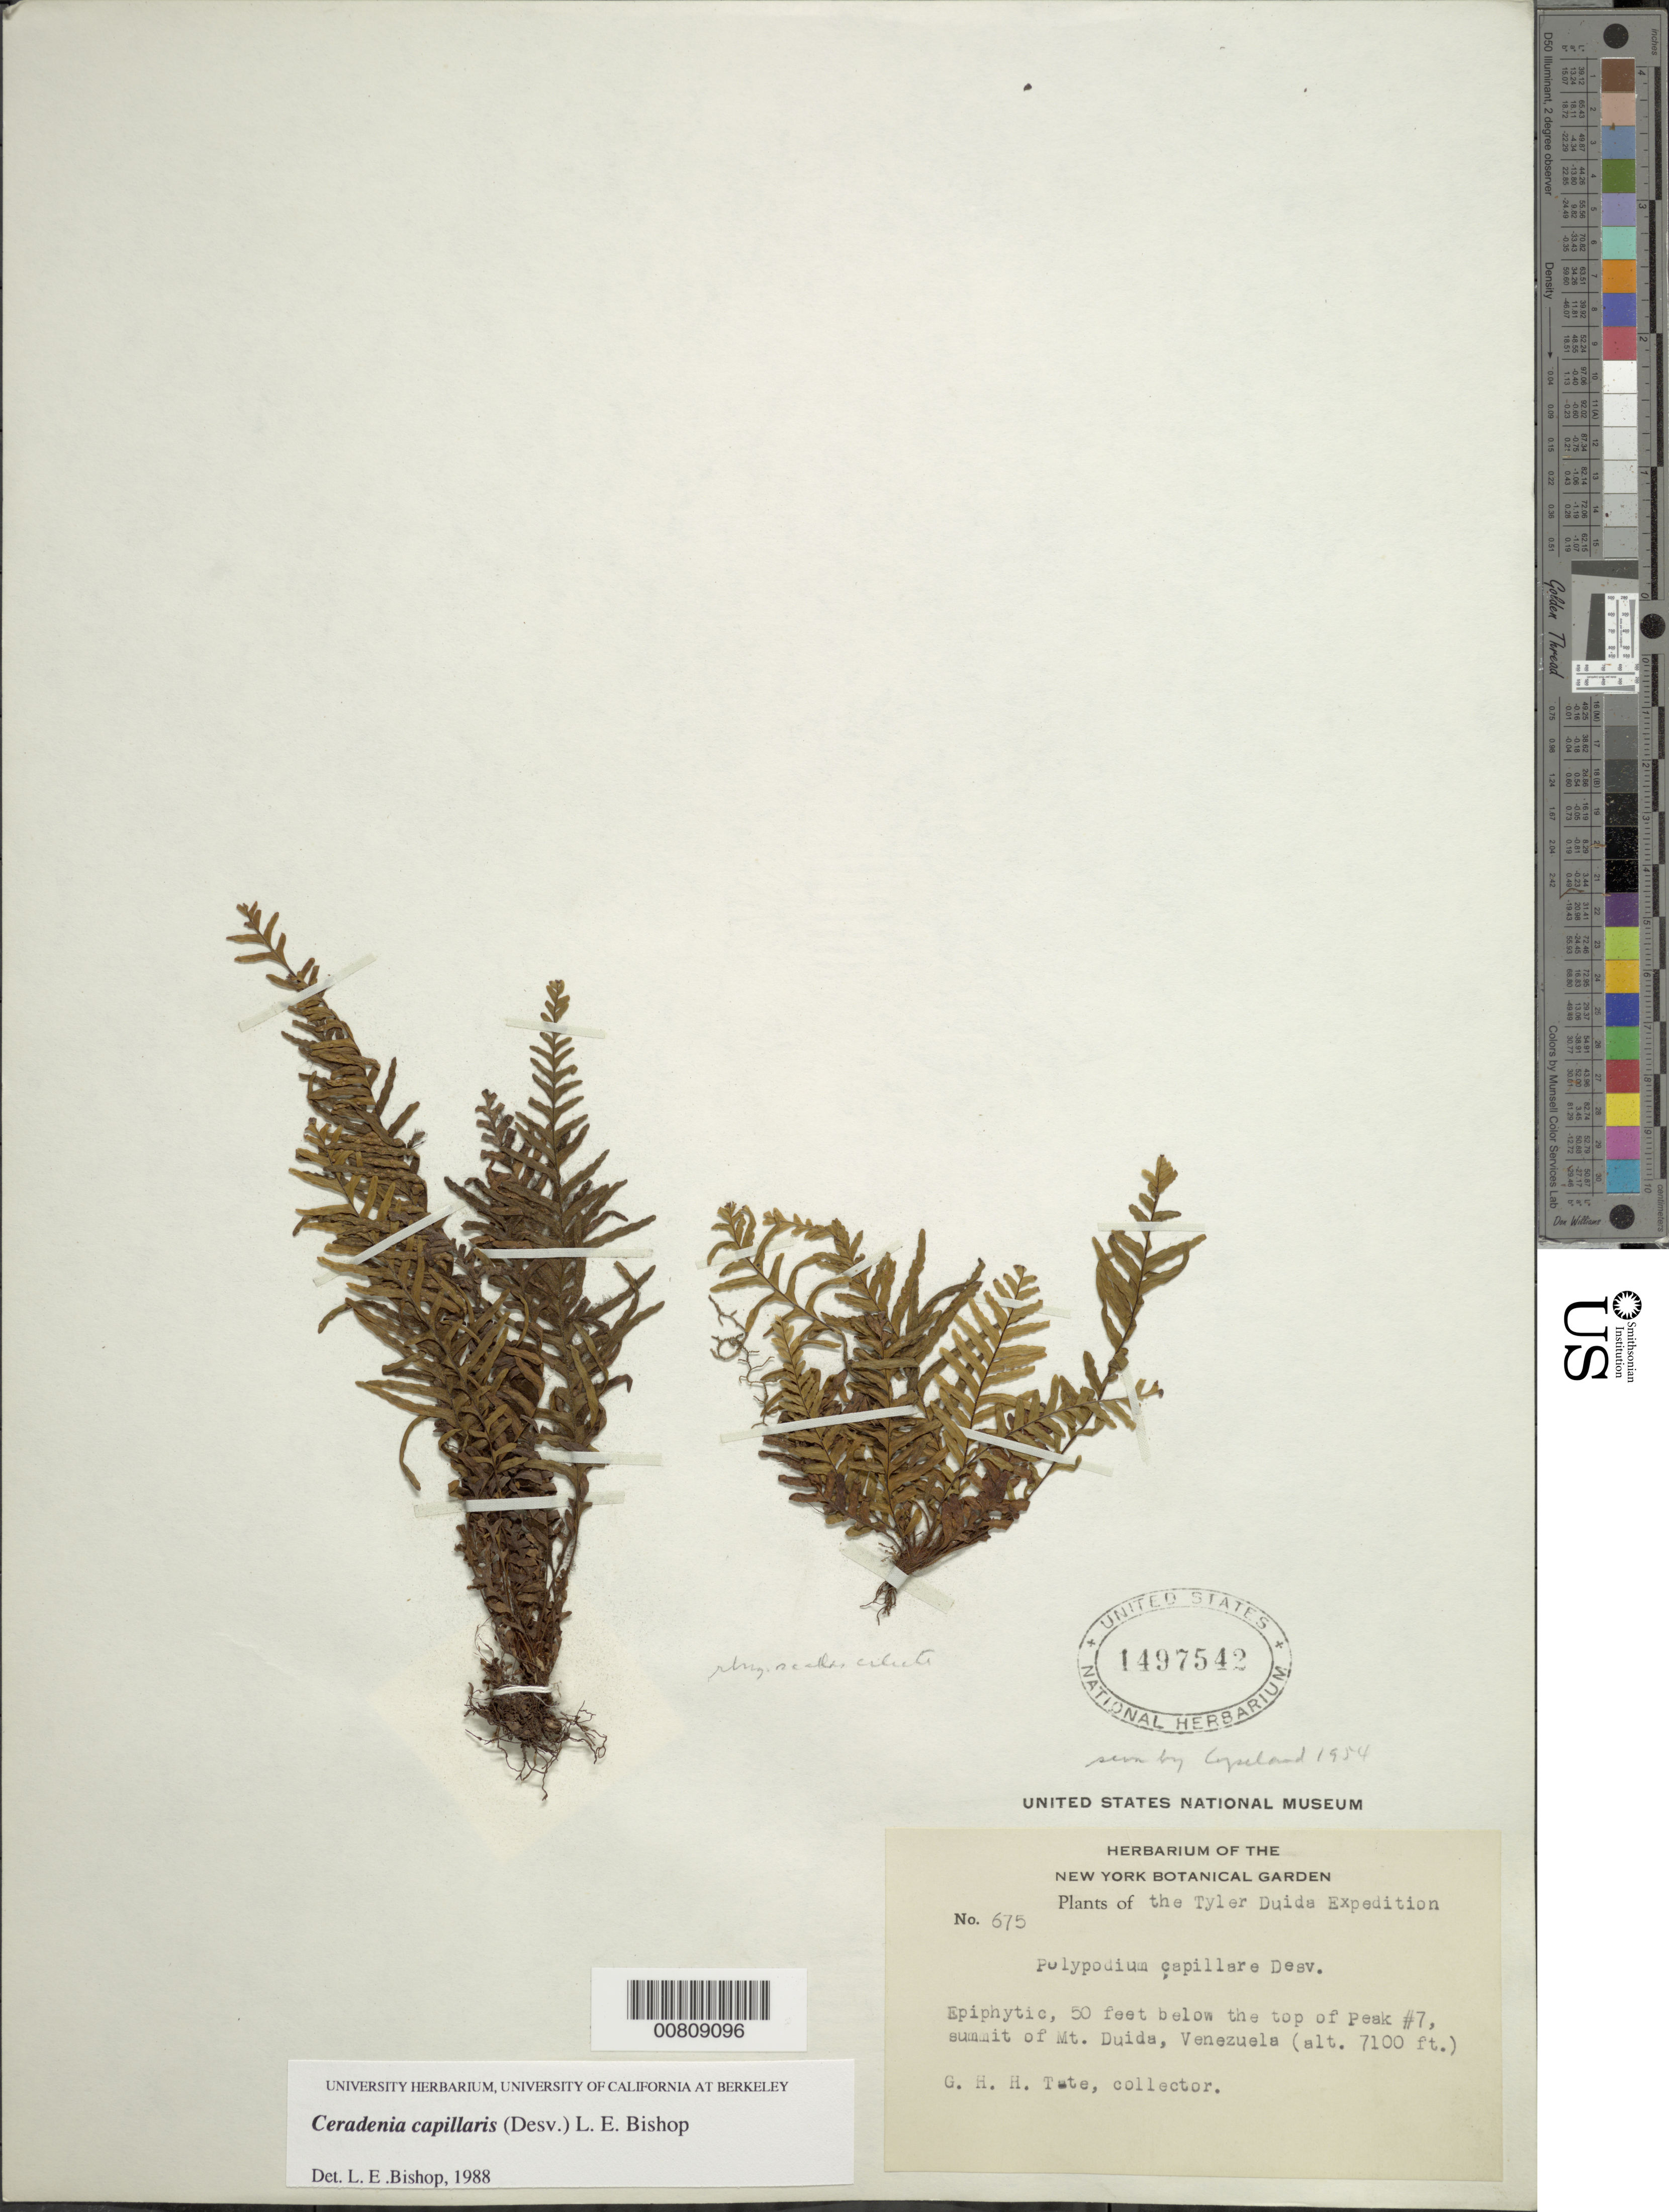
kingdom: Plantae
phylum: Tracheophyta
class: Polypodiopsida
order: Polypodiales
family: Polypodiaceae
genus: Ceradenia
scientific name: Ceradenia capillaris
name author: (Desv.) L.E. Bishop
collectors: G. H. H.Tate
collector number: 675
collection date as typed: Aug-28 to Apr-29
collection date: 1928-08/1929-04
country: Venezuela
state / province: Amazonas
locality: Mount Duida, summit, Peak #7, 50 feet below top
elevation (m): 2164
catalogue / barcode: US 1497542